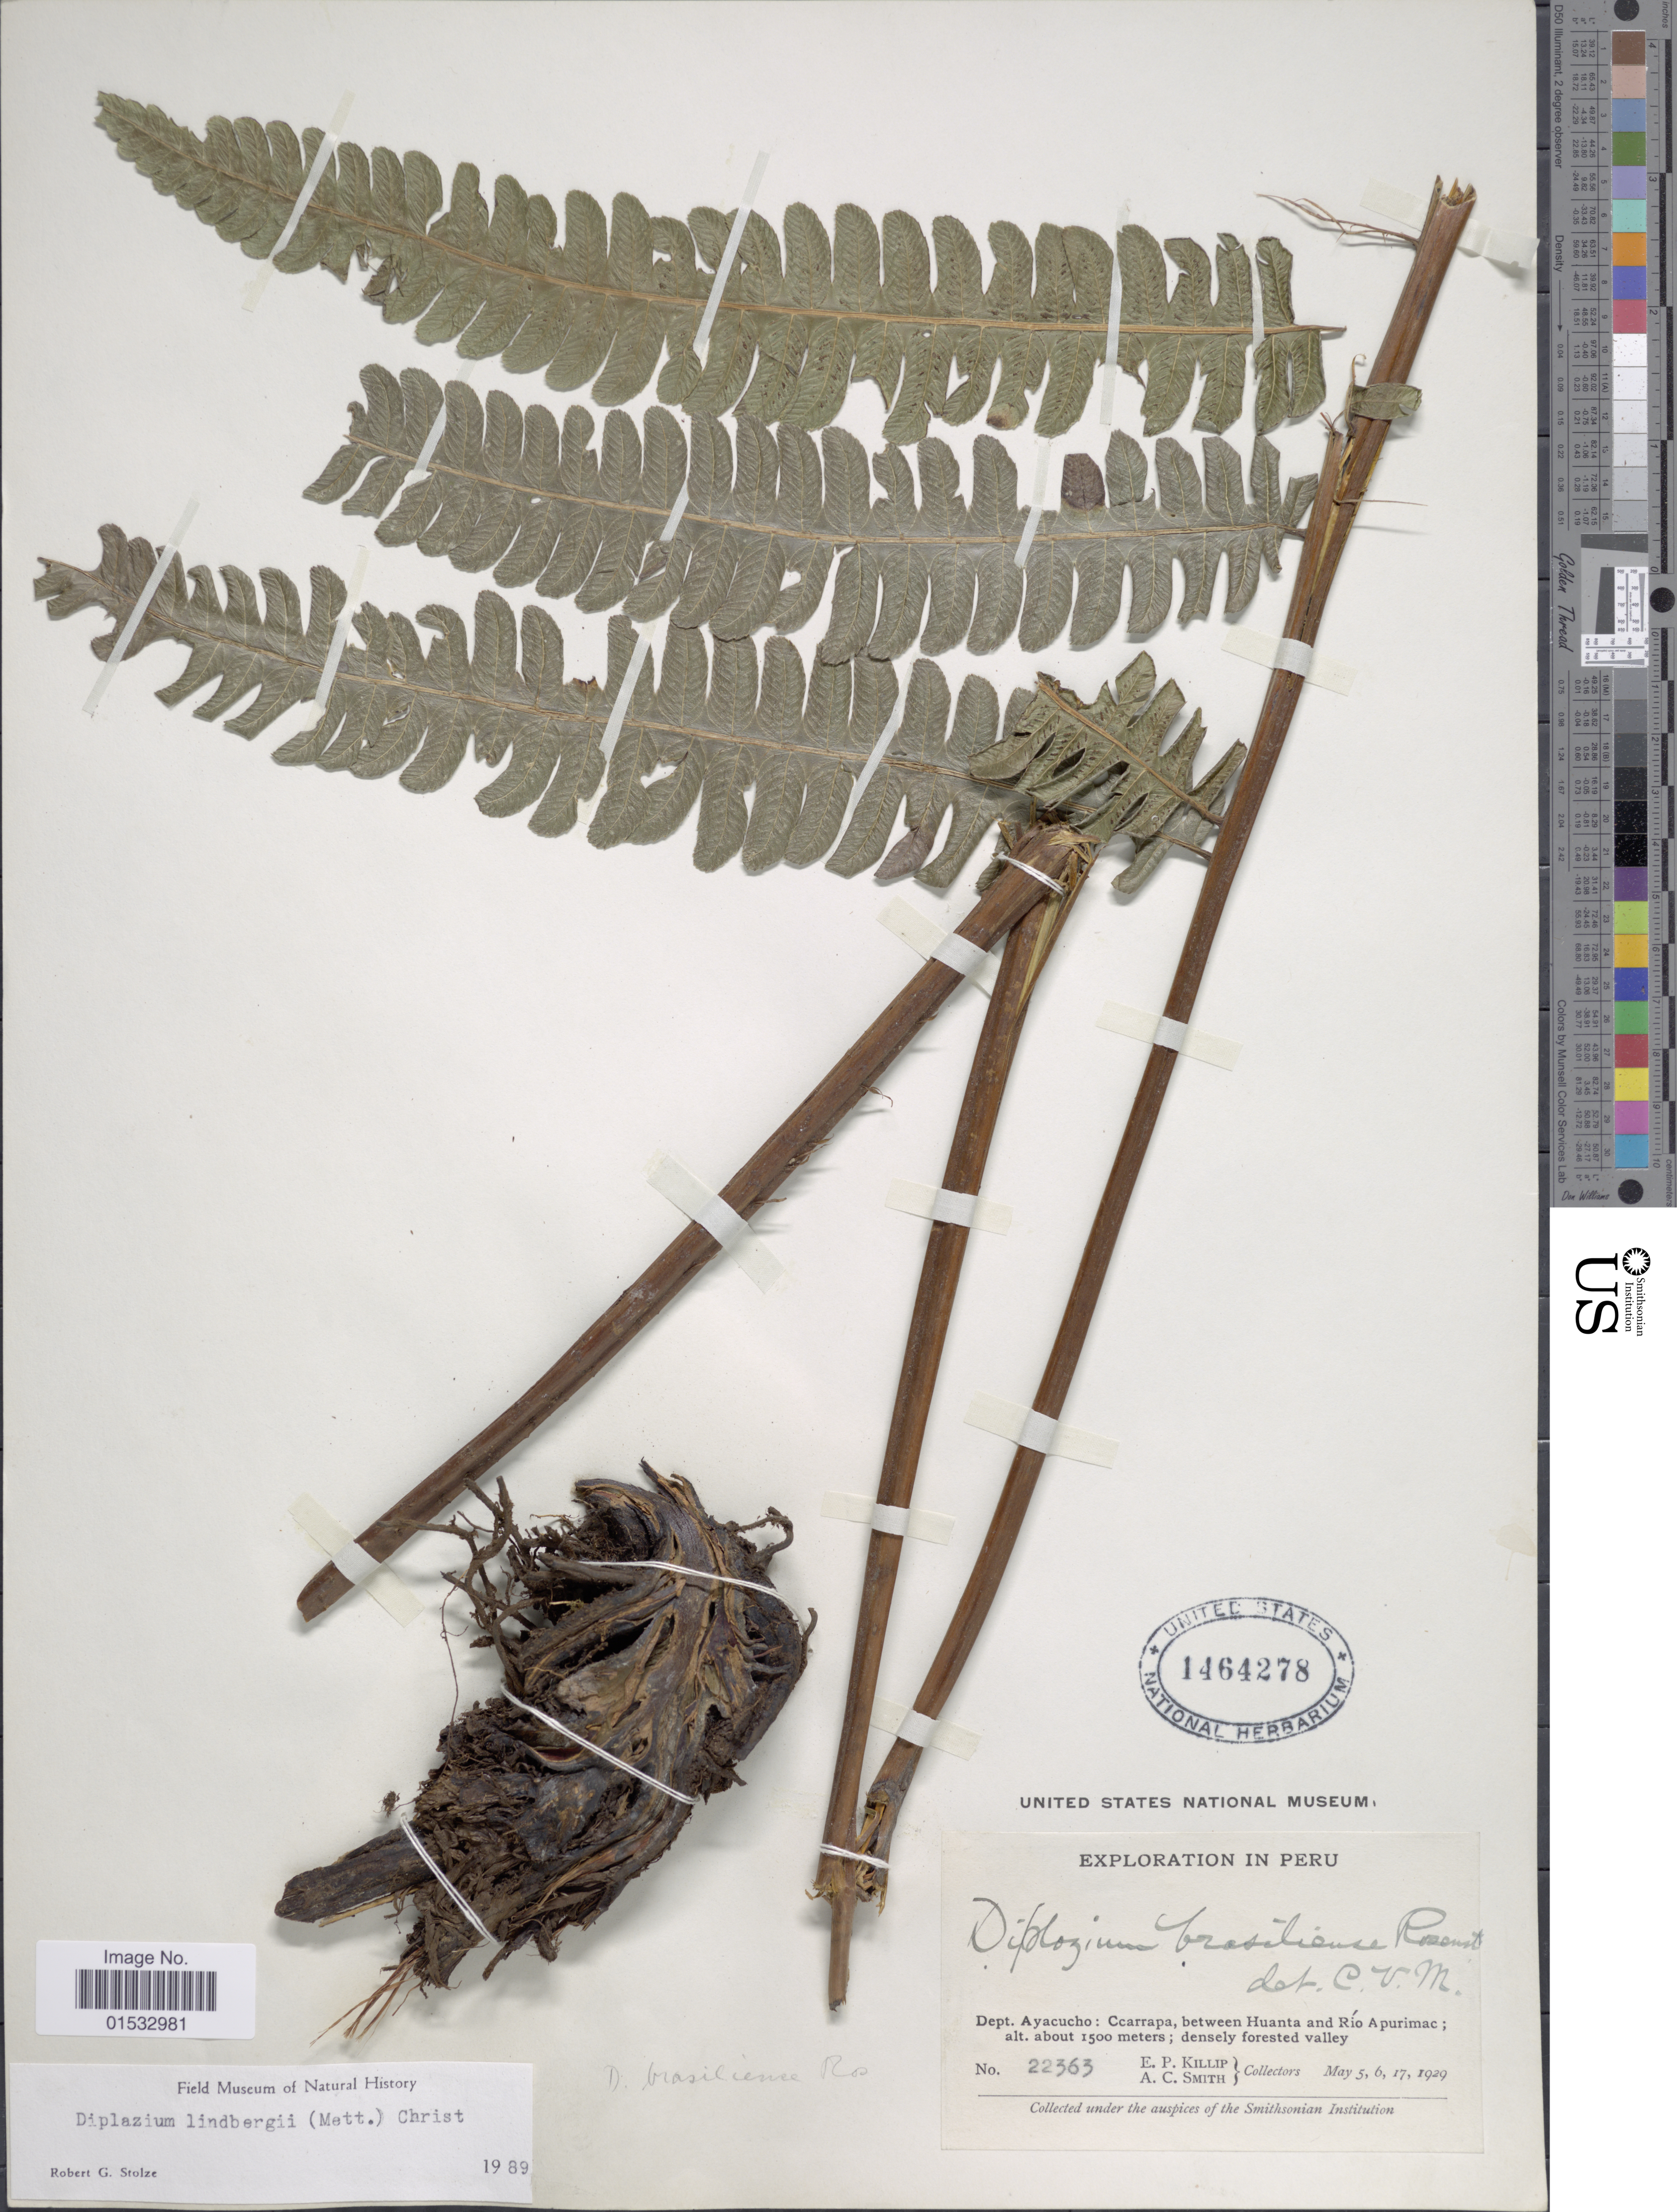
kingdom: Plantae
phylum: Tracheophyta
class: Polypodiopsida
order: Polypodiales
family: Athyriaceae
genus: Diplazium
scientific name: Diplazium lindbergii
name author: (Mett.) Christ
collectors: E. P. Killip & A. C. Smith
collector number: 22363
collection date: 1929-05-05/1929-05-17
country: Peru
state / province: Ayacucho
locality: Ccarrapa, between Huanta and Río Apurimac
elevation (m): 1500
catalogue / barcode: US 1464278